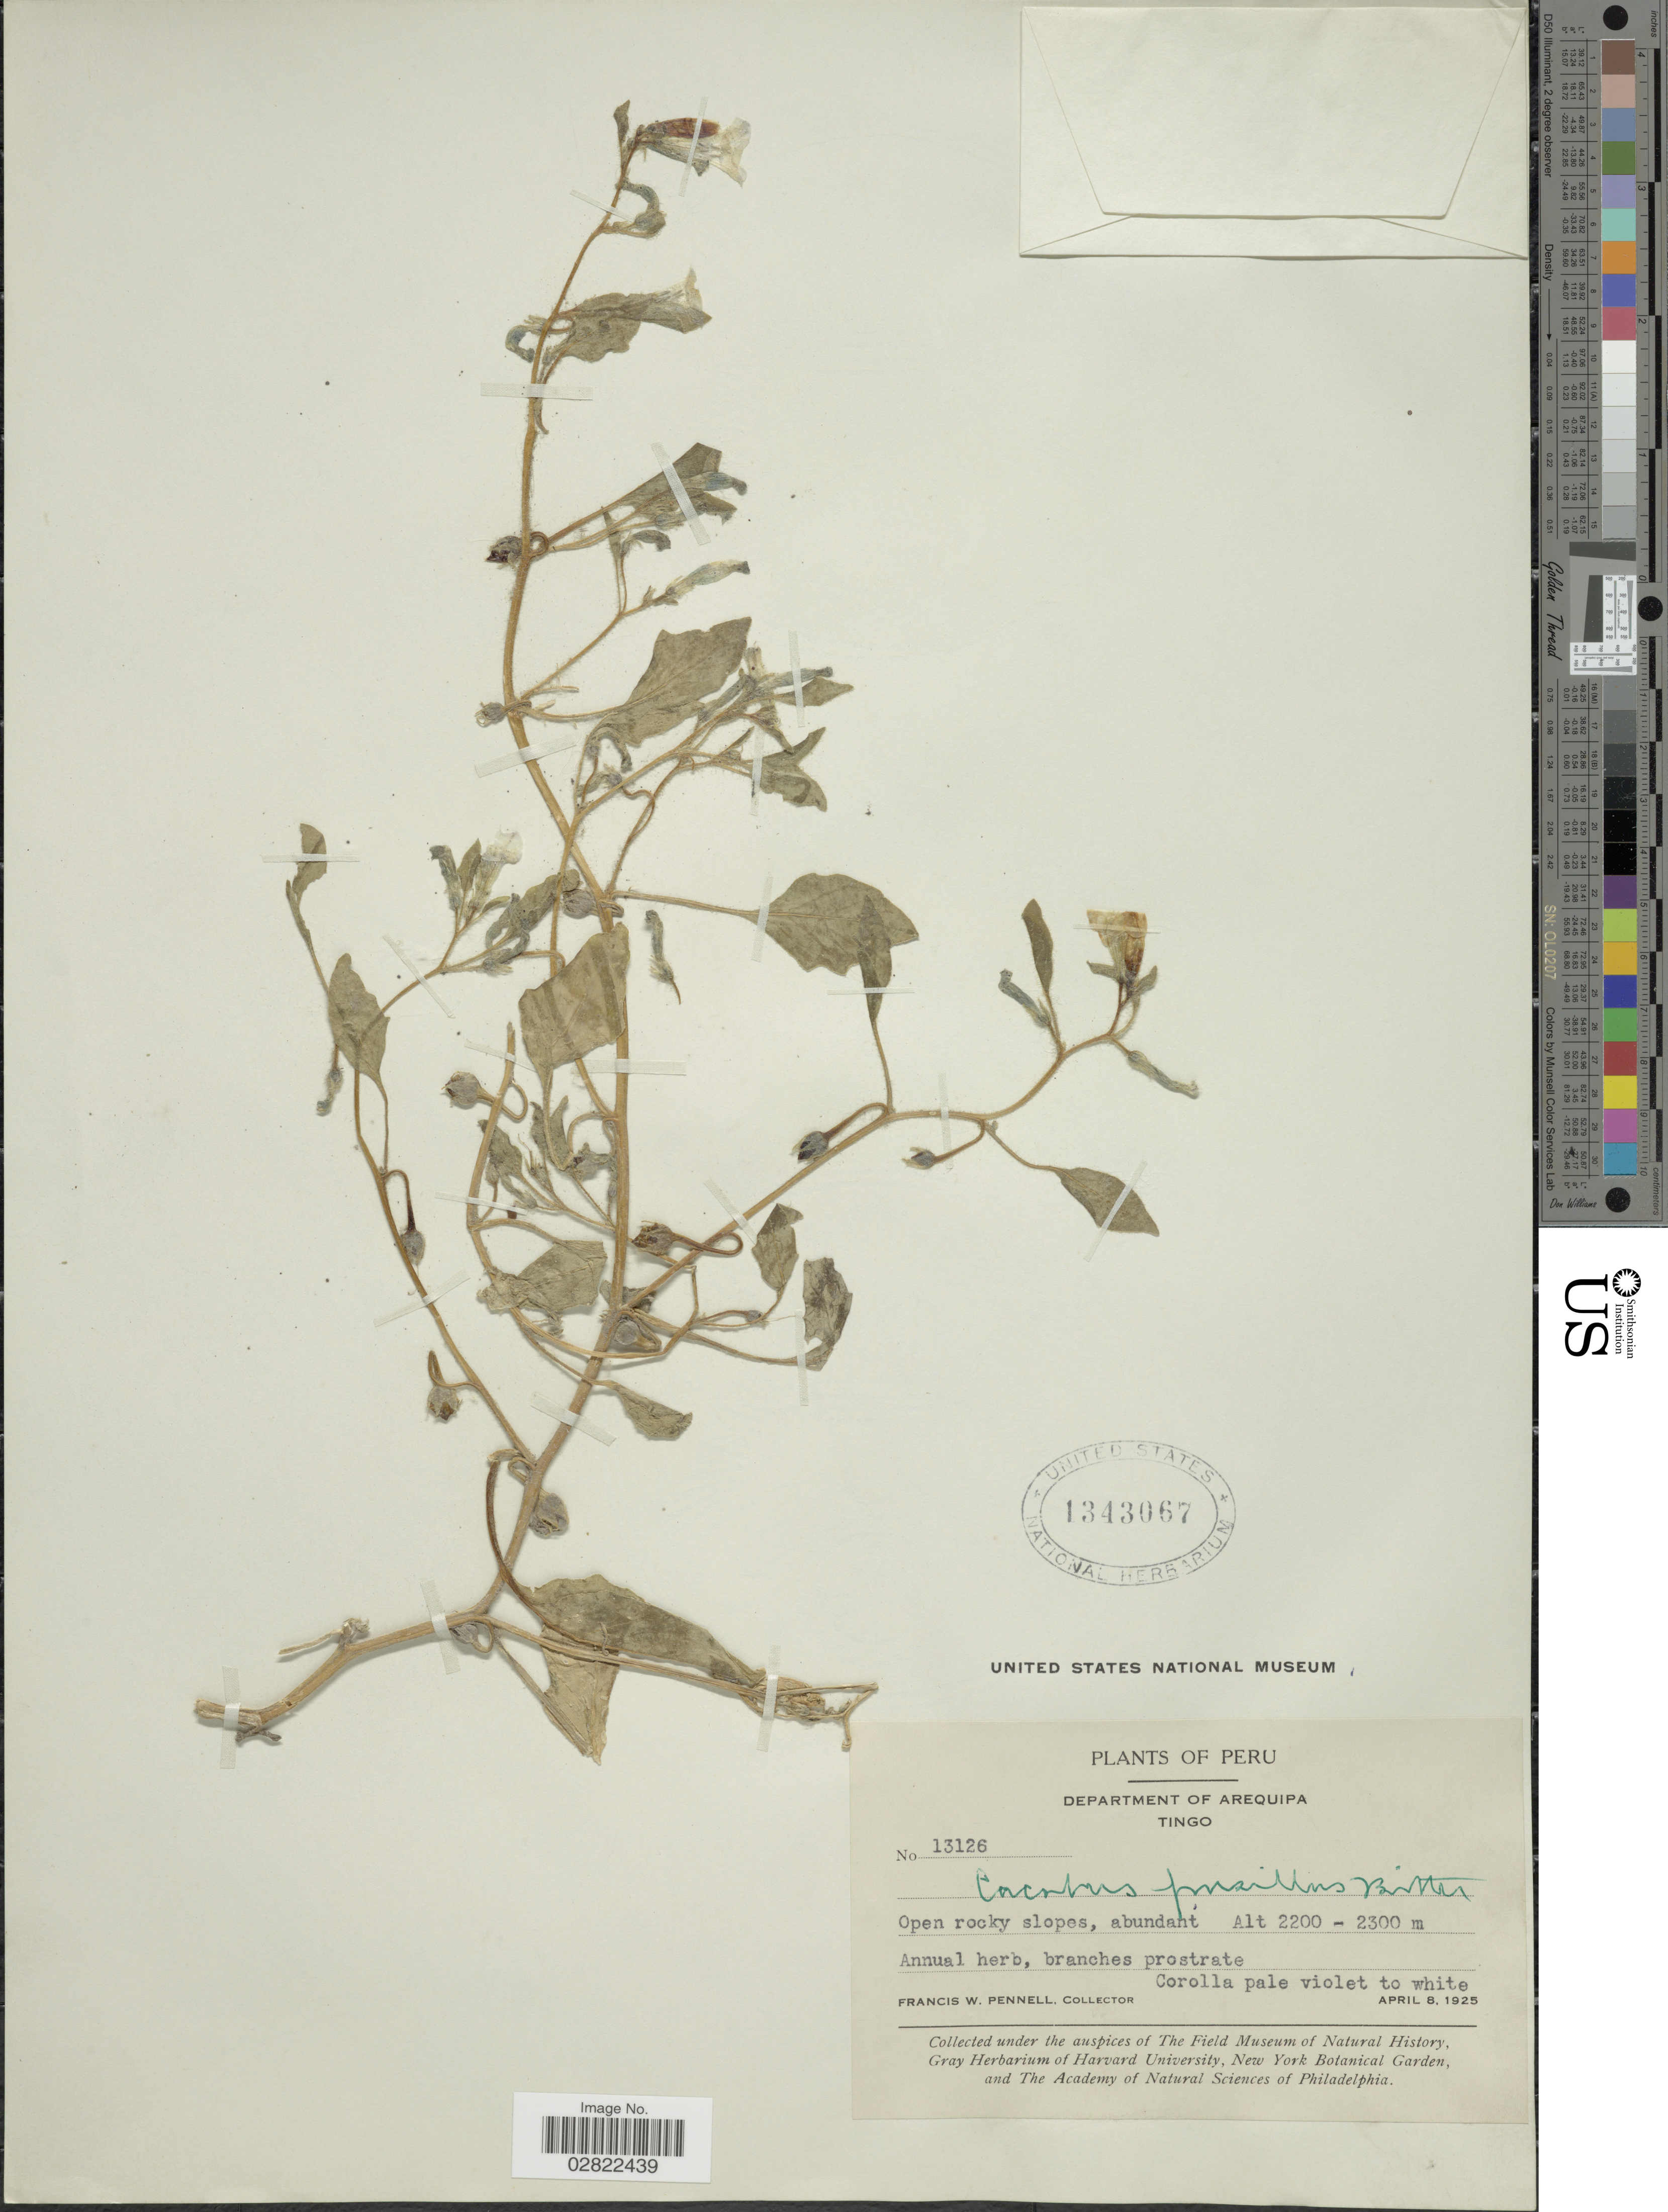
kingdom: Plantae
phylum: Tracheophyta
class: Magnoliopsida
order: Solanales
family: Solanaceae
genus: Exodeconus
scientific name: Exodeconus pusillus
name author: (Bitter) Axelius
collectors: F. W. Pennell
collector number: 13126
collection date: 1925-04-08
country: Peru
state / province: Arequipa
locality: Department of Arequipa, Tingo.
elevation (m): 2200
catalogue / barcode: US 1343067